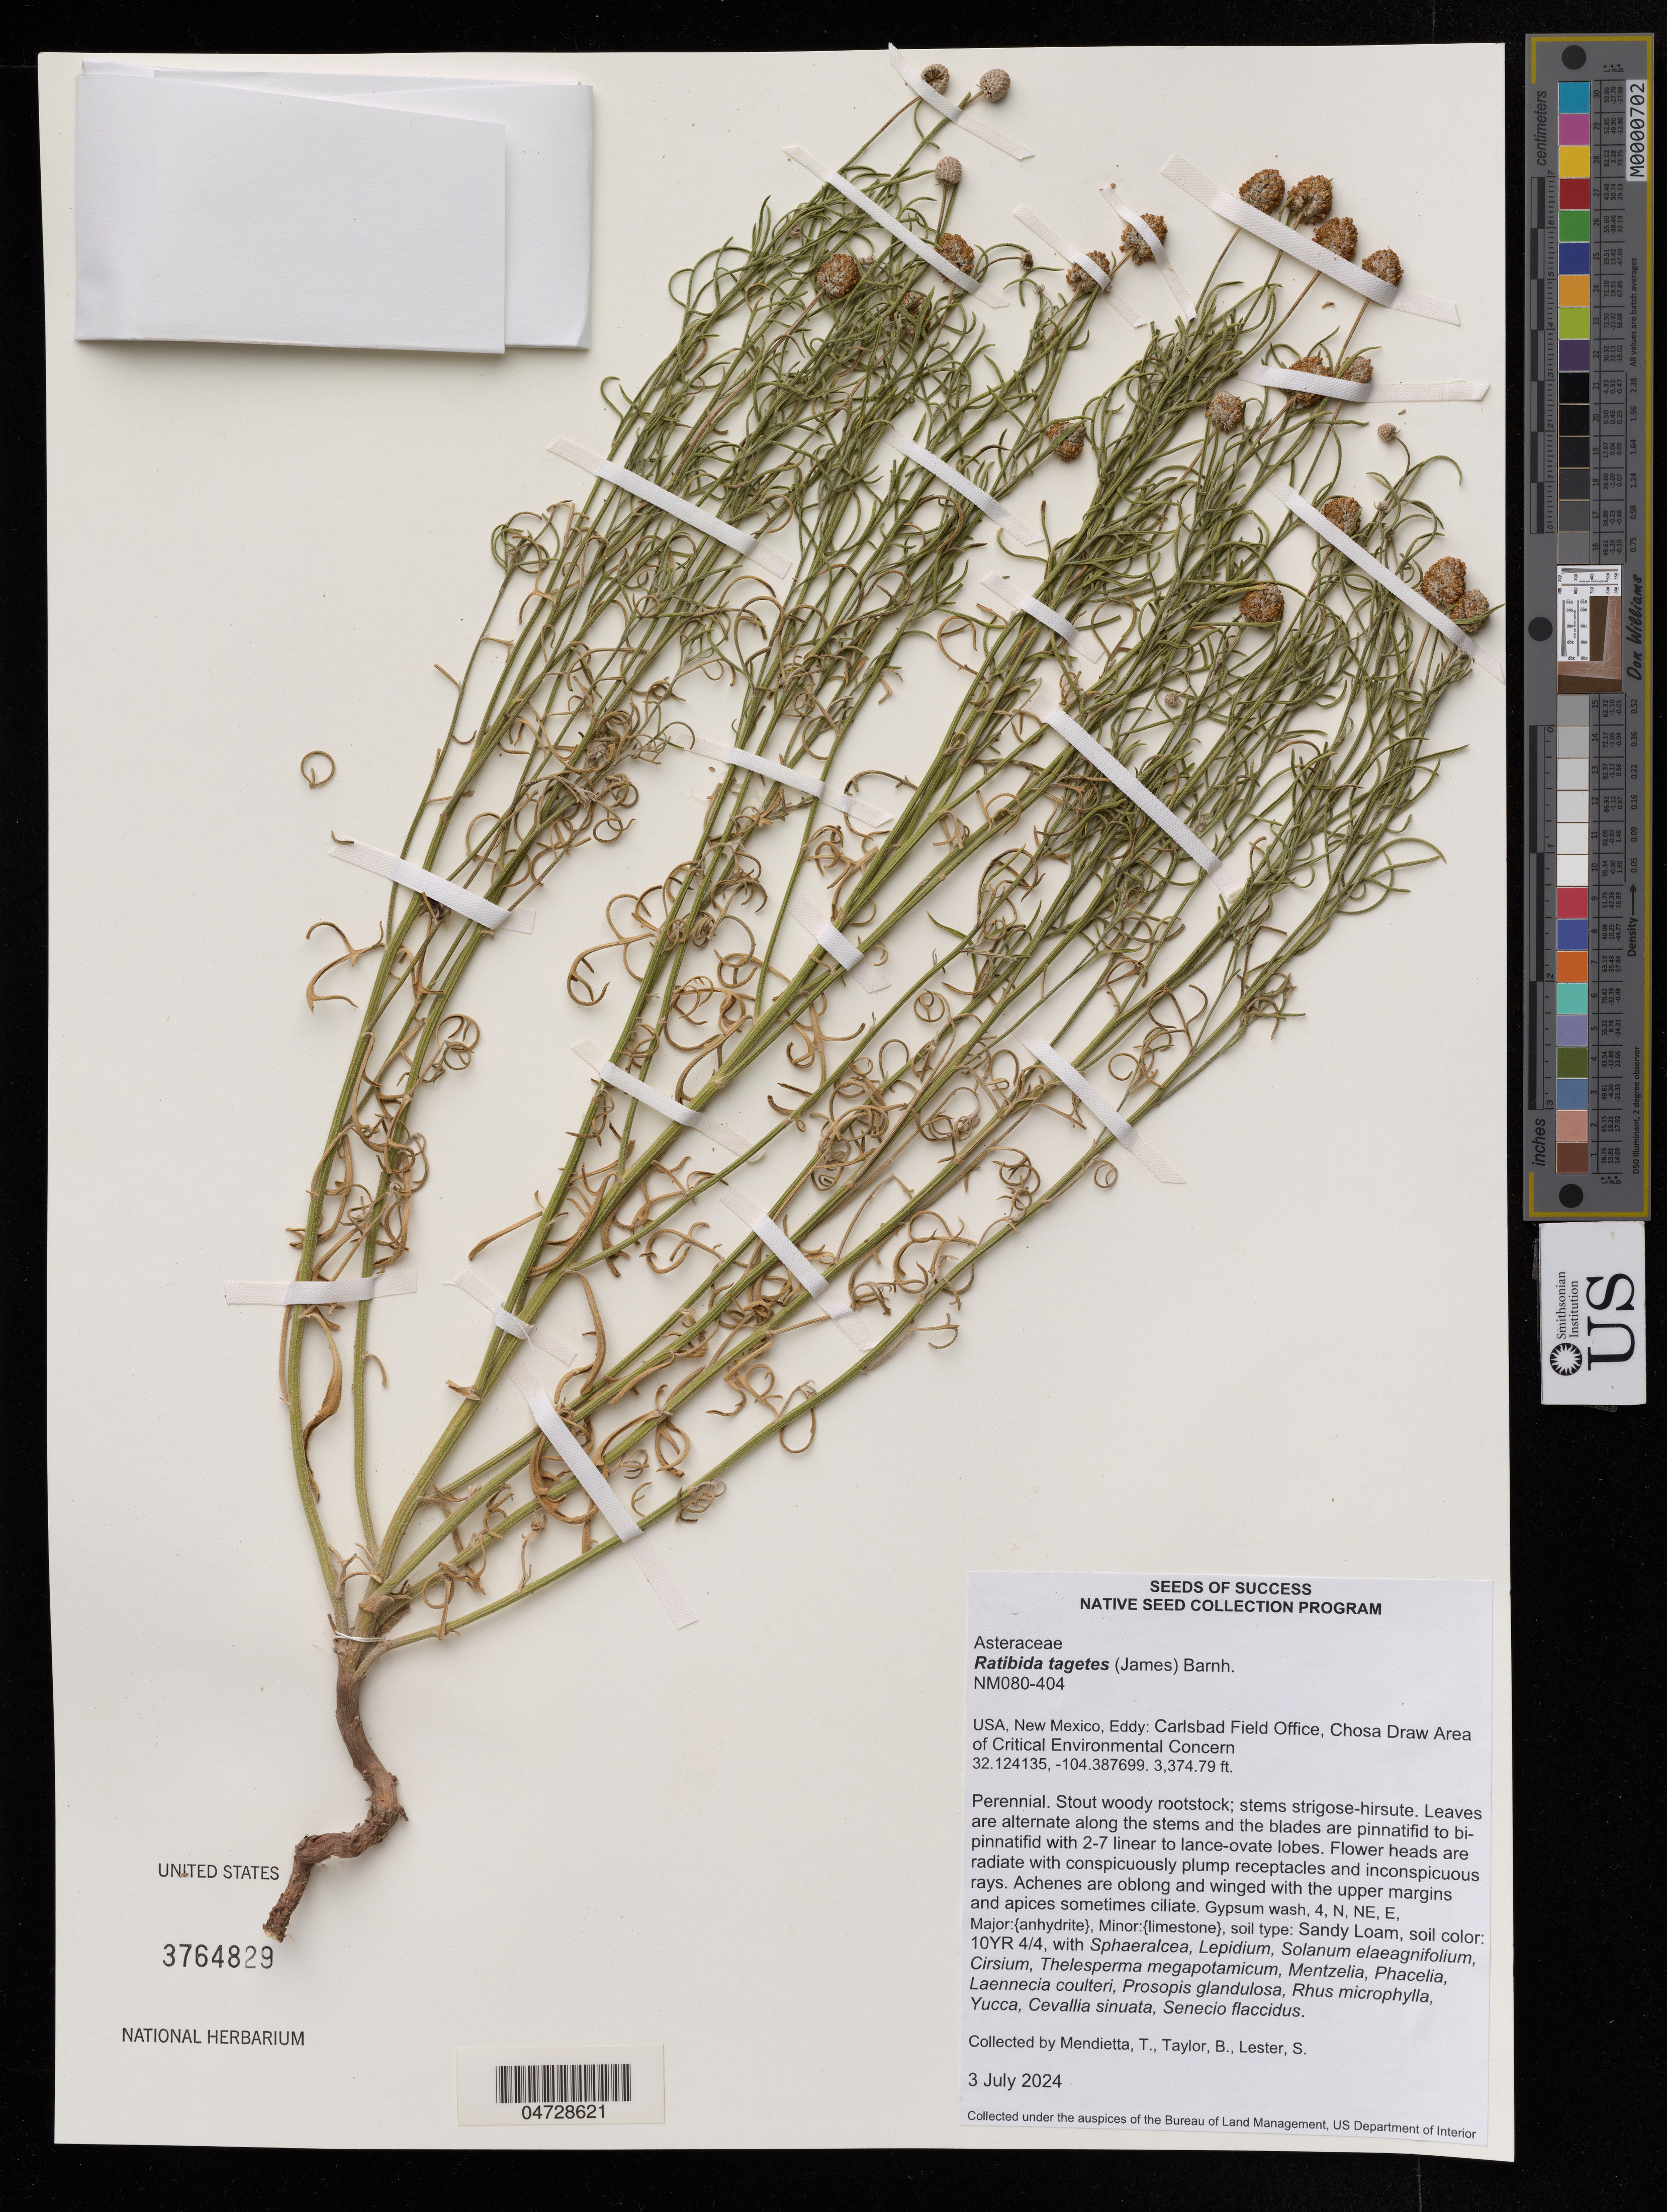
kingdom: Plantae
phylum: Tracheophyta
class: Magnoliopsida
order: Asterales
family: Asteraceae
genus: Ratibida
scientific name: Ratibida tagetes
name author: (James) Barnhart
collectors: T. Mendietta & B. Taylor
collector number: NM080-404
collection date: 2024-07-03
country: United States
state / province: New Mexico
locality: Eddy: Carlsbad Field Office, Chosa Draw Area of Critical Environmental Concern.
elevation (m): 1028.64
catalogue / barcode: US 3764829